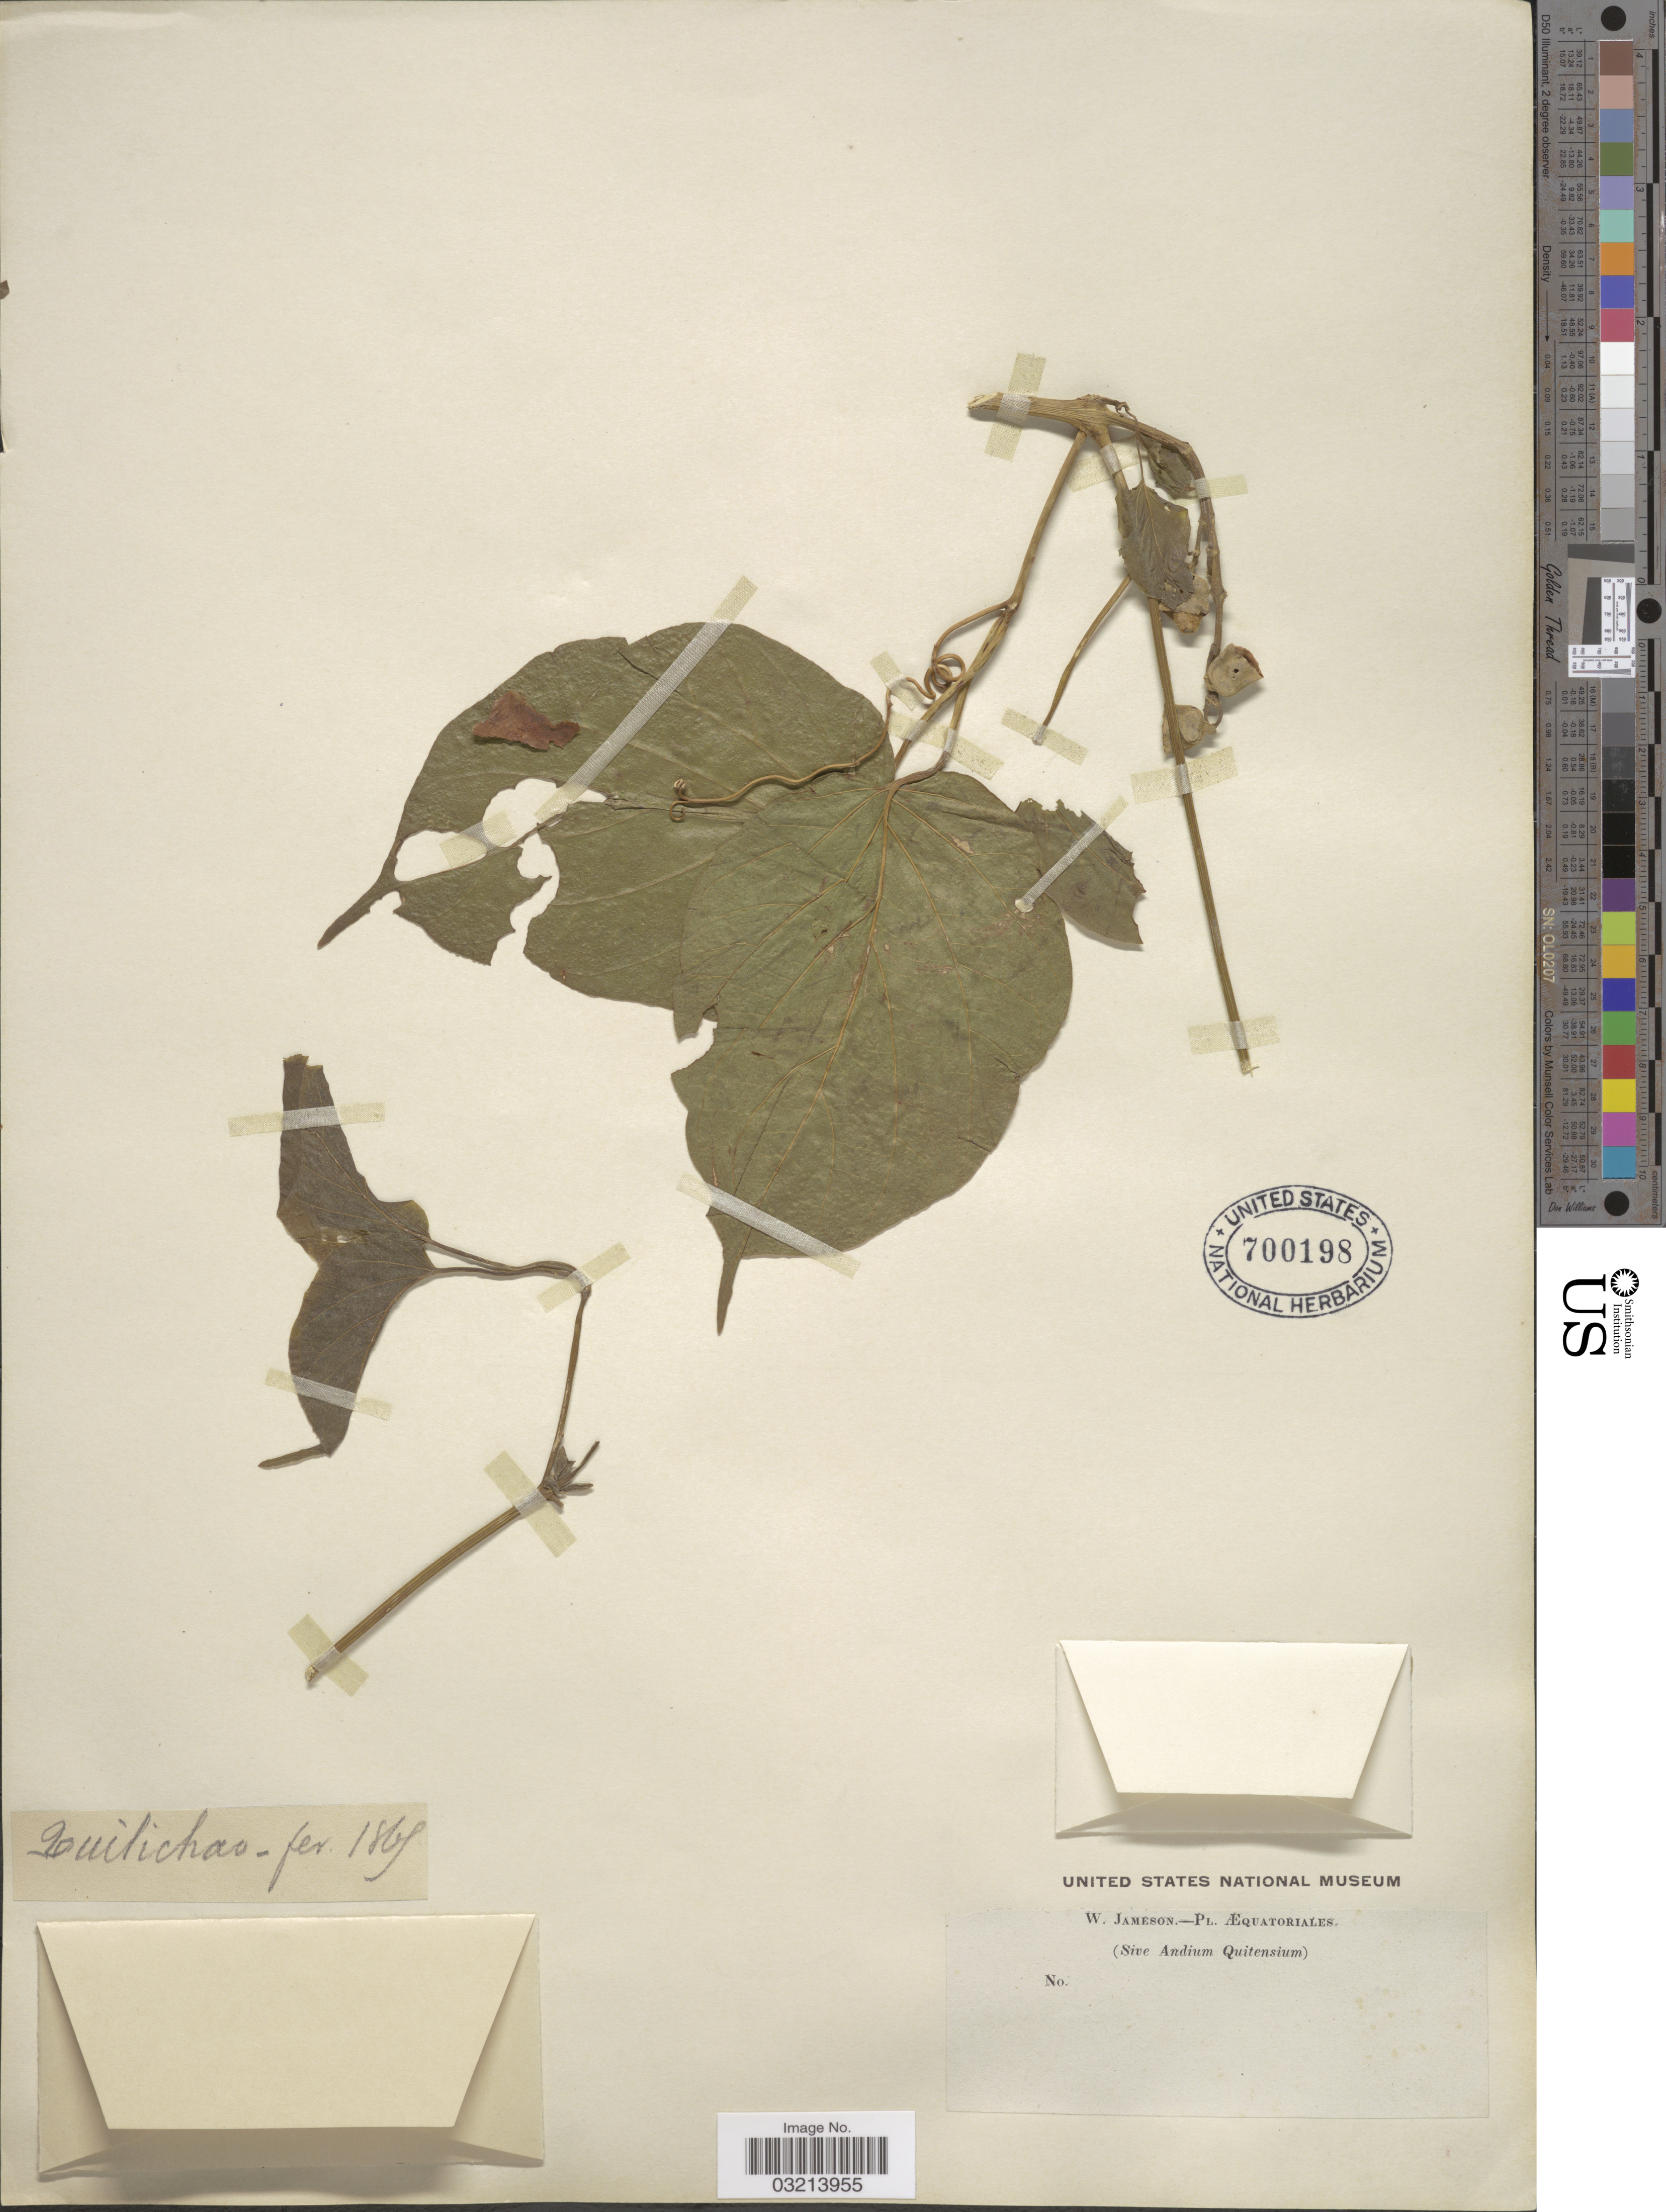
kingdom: Plantae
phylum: Tracheophyta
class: Magnoliopsida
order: Lamiales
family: Bignoniaceae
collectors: W. Jameson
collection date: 1869-02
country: Ecuador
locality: Quilichao. Æquatoriales.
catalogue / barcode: US 700198